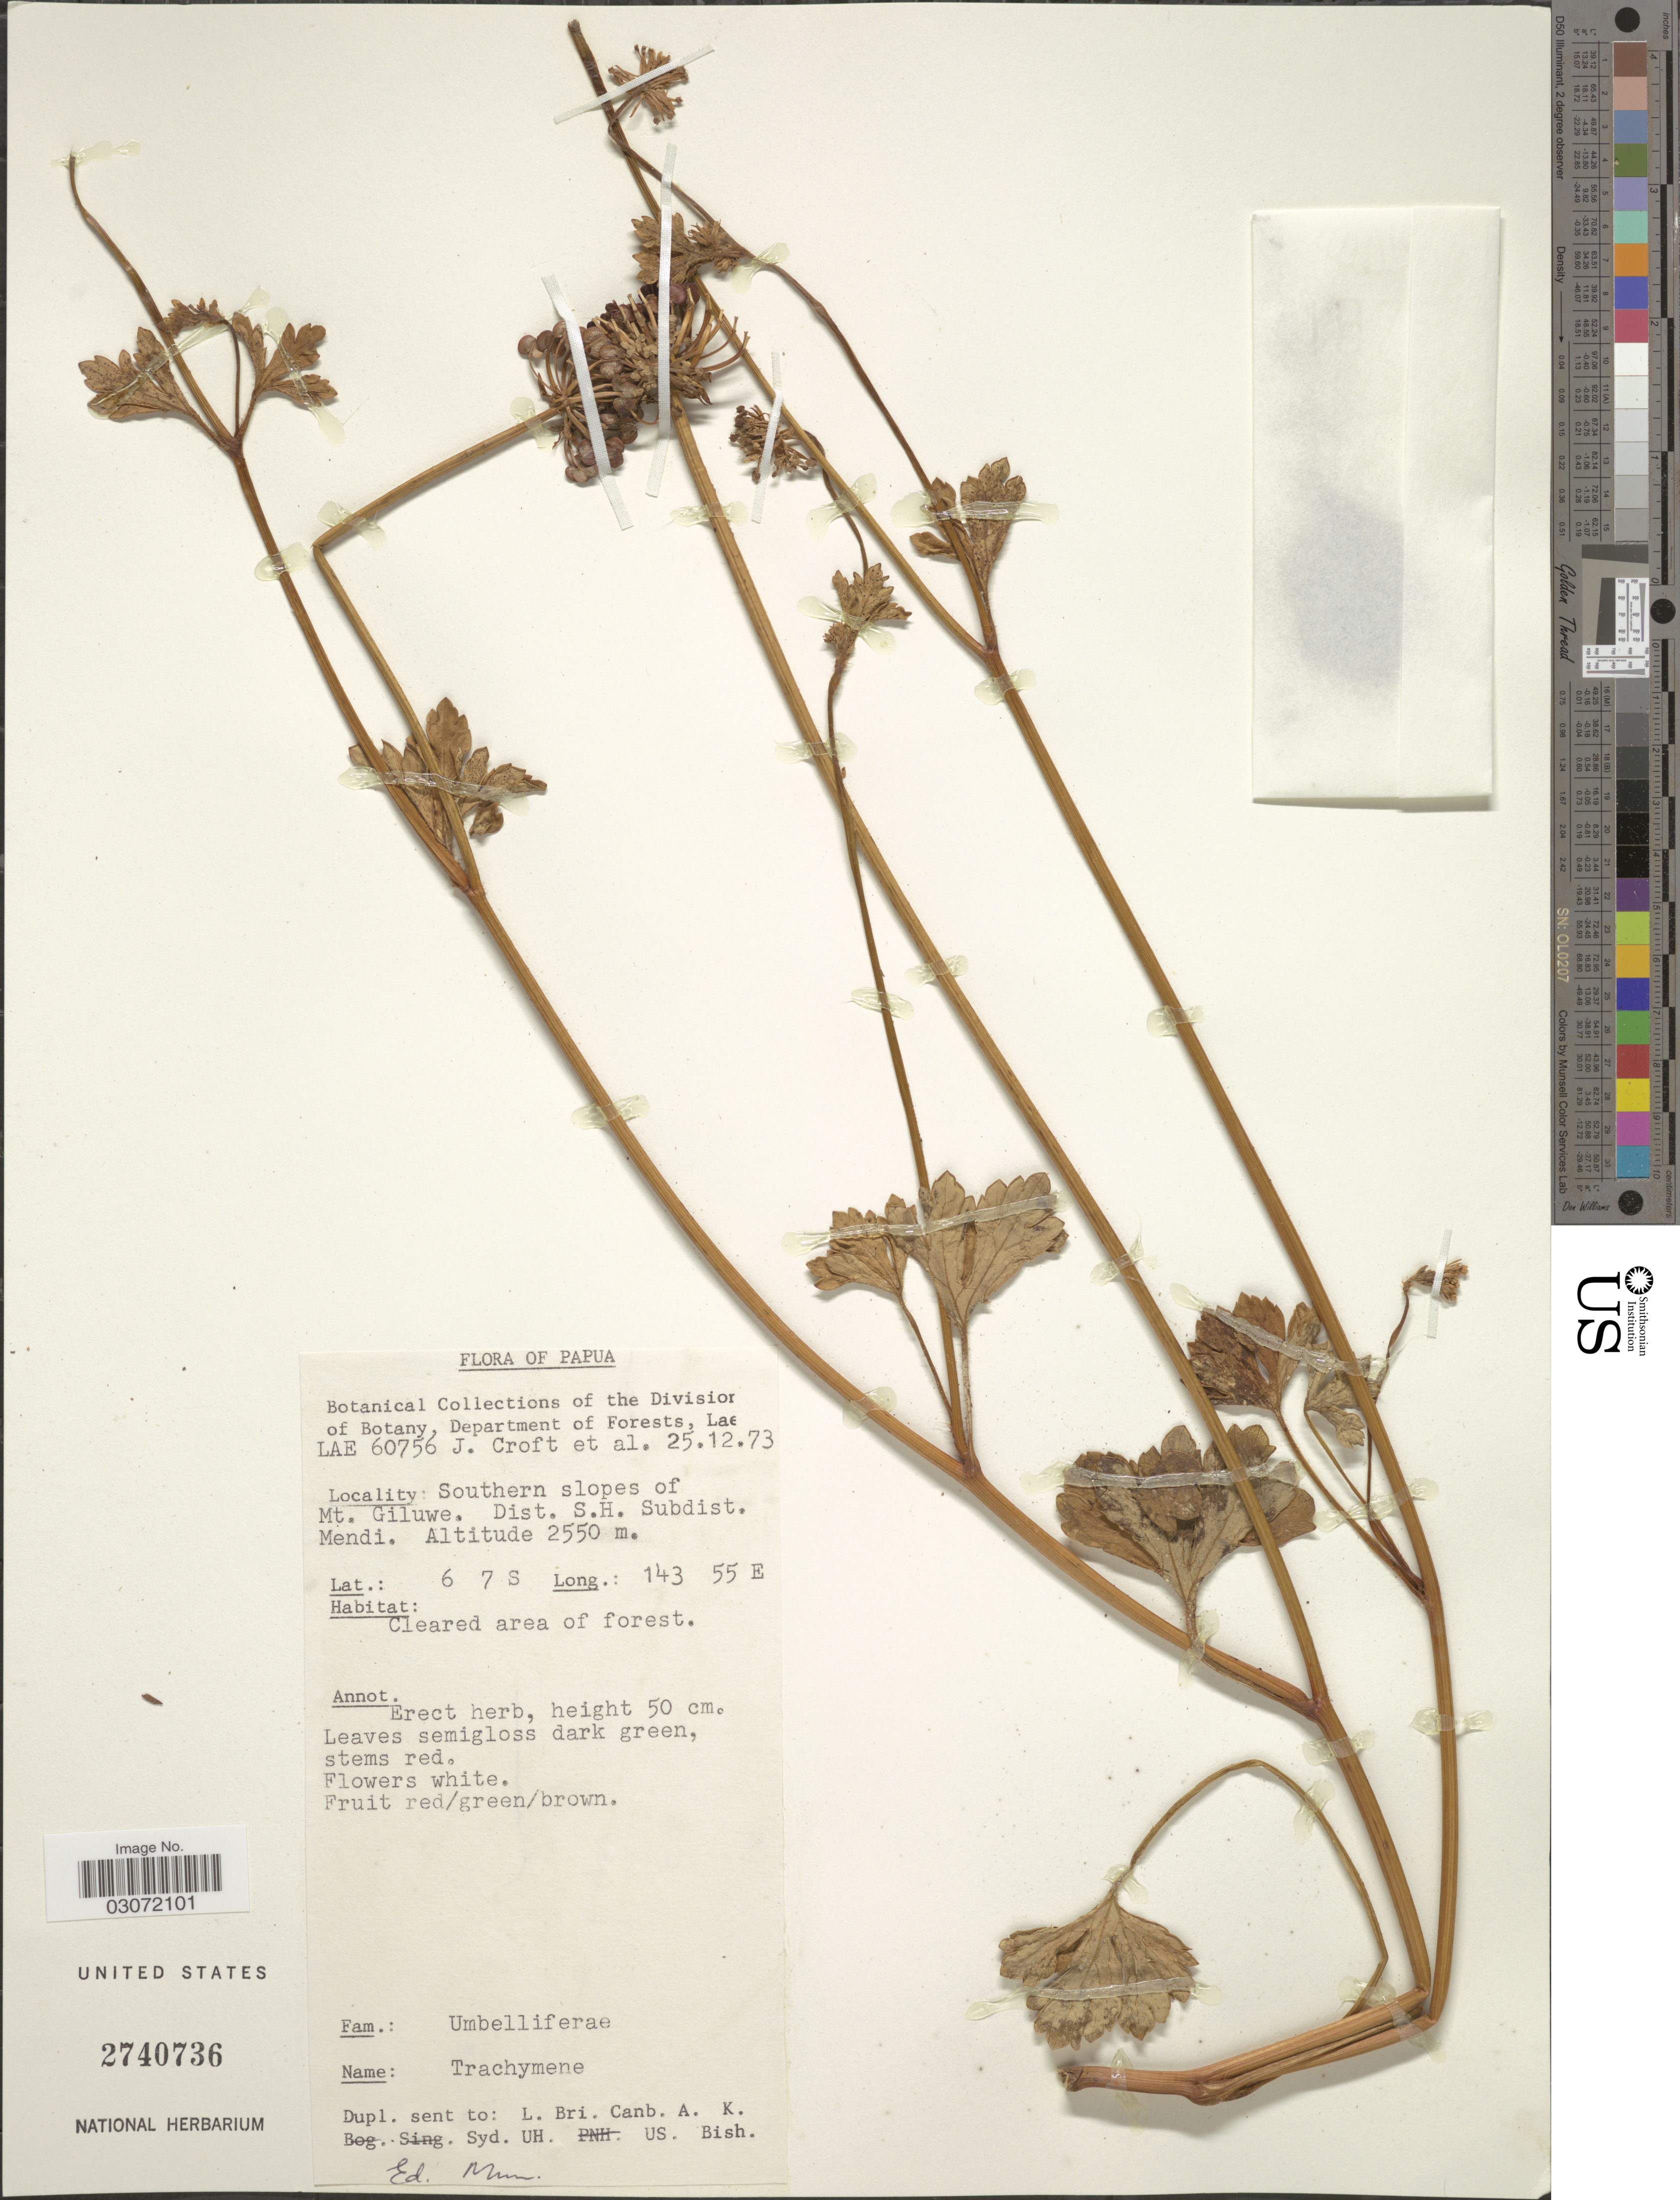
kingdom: Plantae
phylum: Tracheophyta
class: Magnoliopsida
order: Apiales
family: Araliaceae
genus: Trachymene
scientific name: Trachymene sp.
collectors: J. R. Croft & et al.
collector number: LAE 60756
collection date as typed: Transcribed d/m/y: 25/12/73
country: Papua New Guinea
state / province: Southern Highlands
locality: Papua. Southern slopes of Mt. Giluwe. Dist. S.H. Subdist. Mendi.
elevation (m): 2550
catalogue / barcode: US 2740736